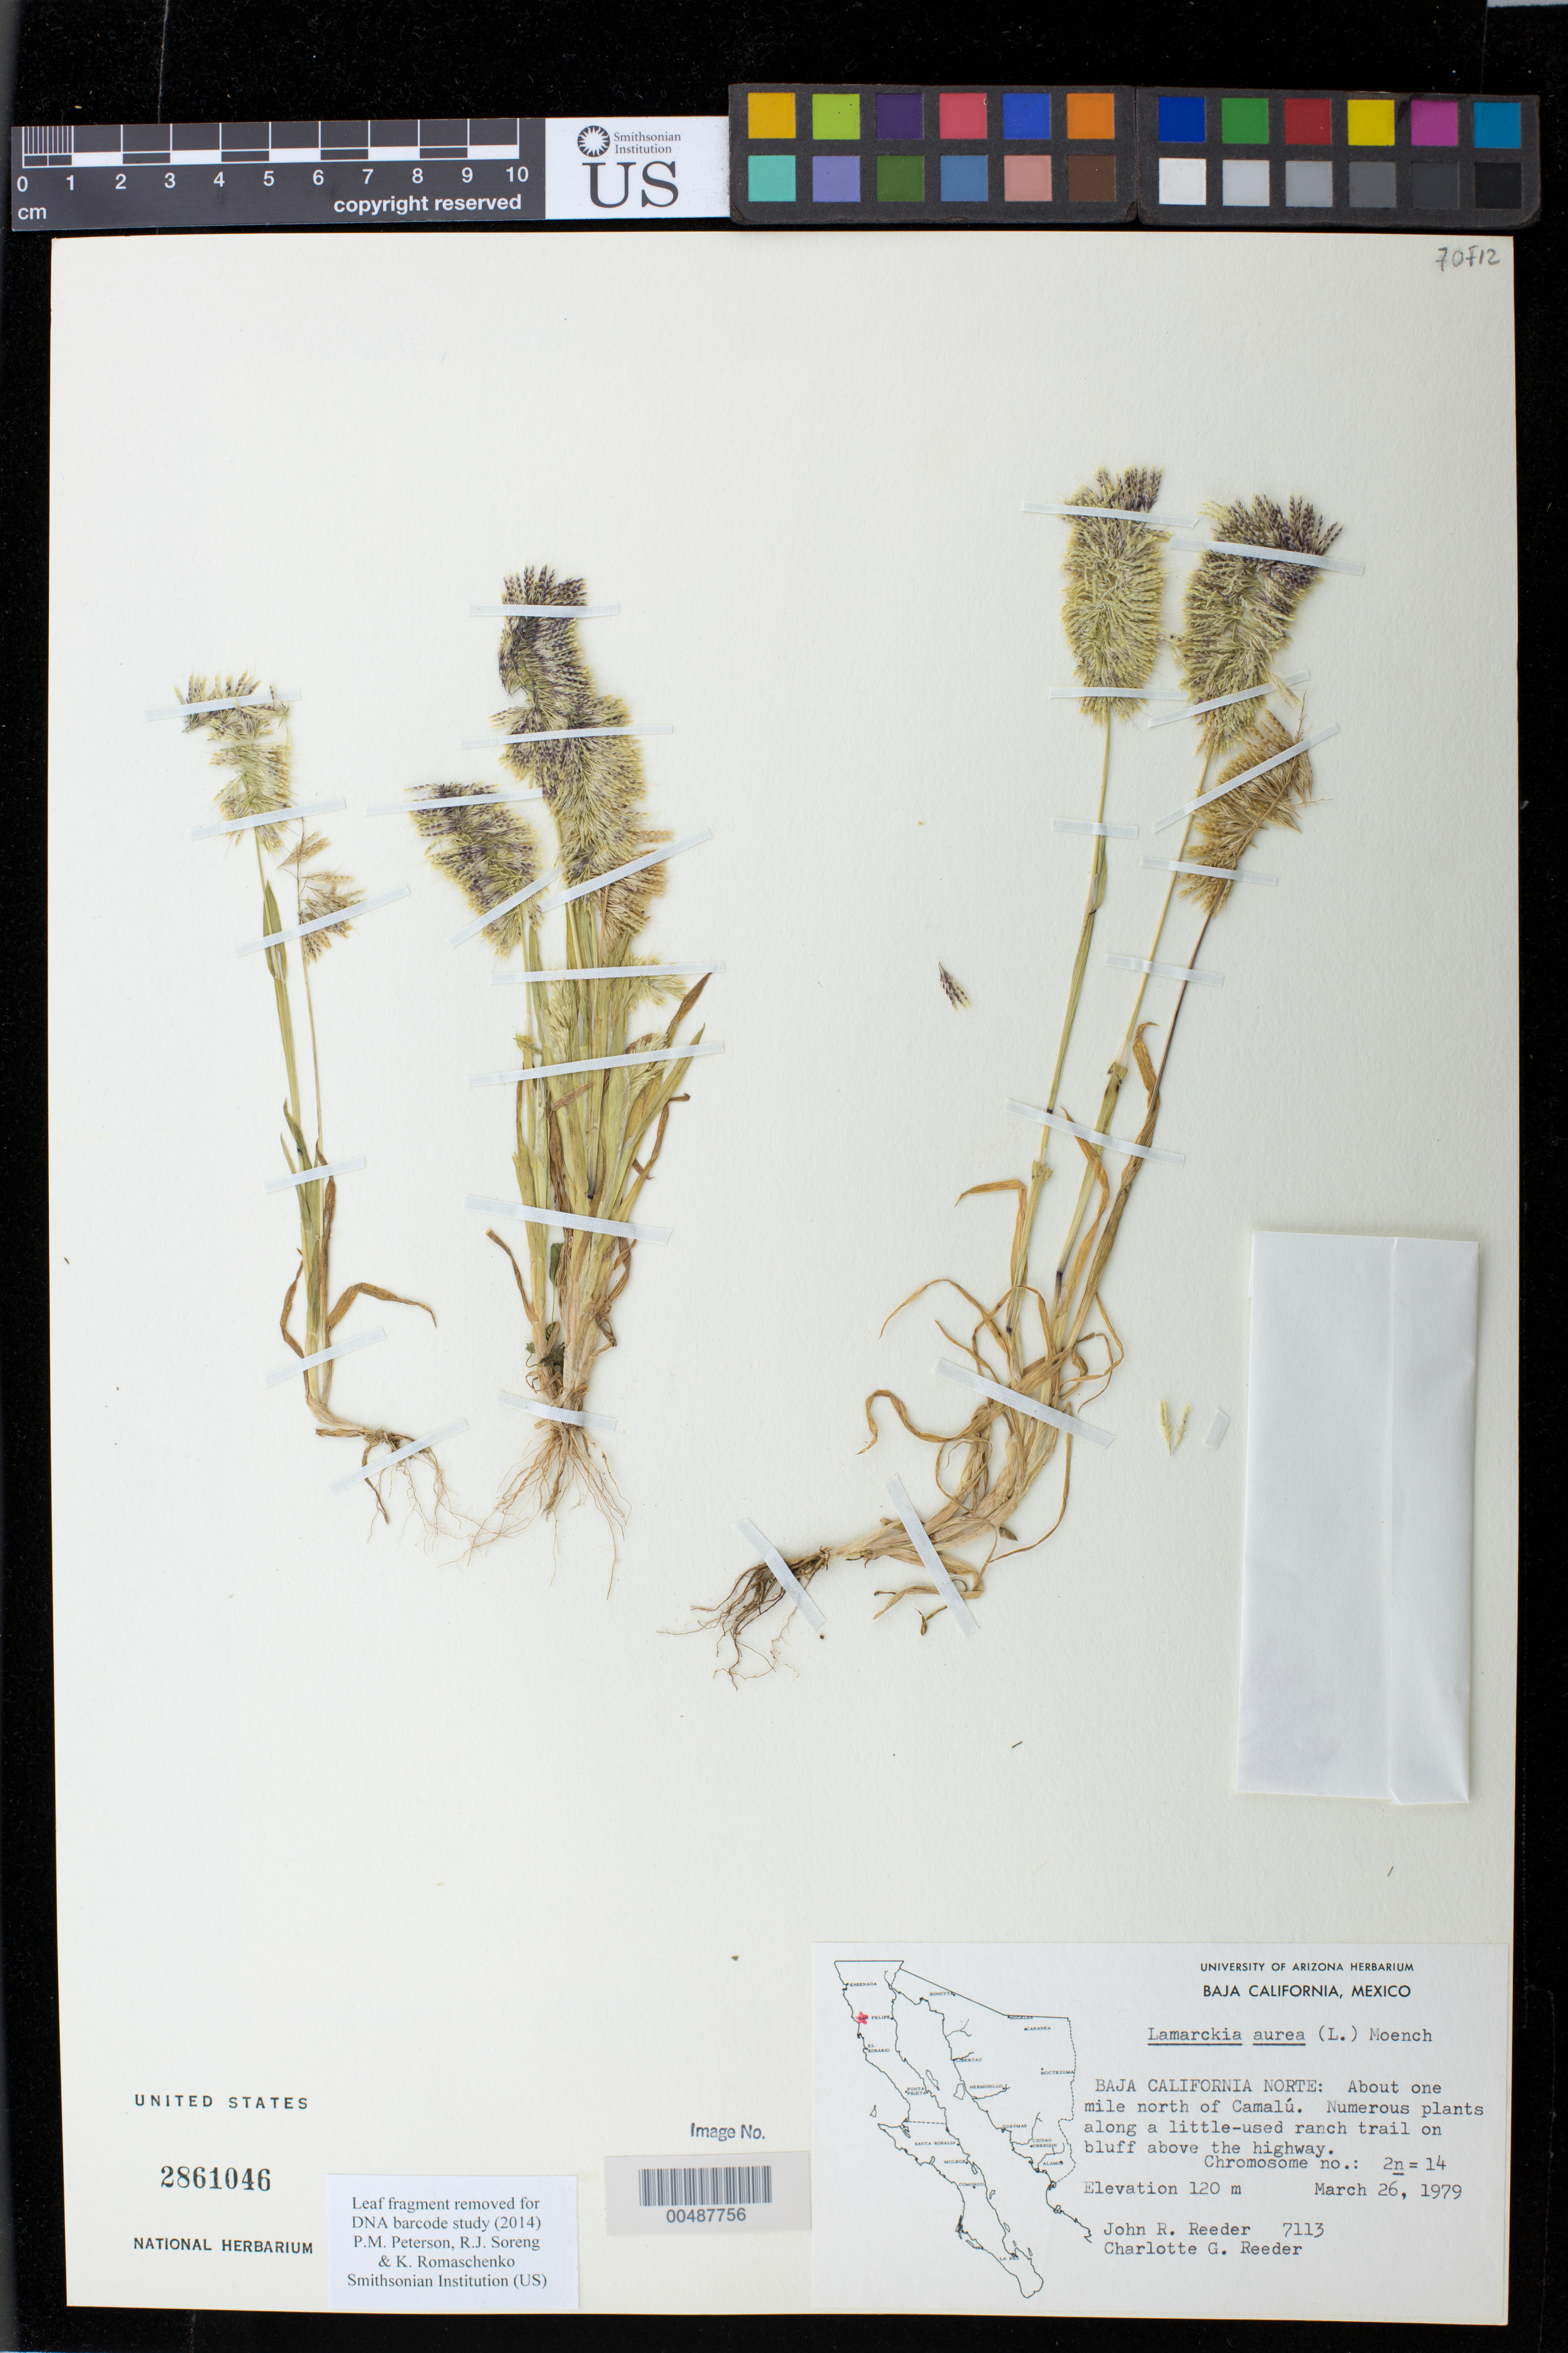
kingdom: Plantae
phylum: Tracheophyta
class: Liliopsida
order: Poales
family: Poaceae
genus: Lamarckia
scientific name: Lamarckia aurea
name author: (L.) Moench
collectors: J. R. Reeder & C. G. Reeder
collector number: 7113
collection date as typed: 26 Mar 1979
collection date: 1979-03-26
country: Mexico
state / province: Baja California Norte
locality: About 1 mi N of Camal£, along a little-used ranch trail on bluff above the hwy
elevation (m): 120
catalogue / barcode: US 2861046